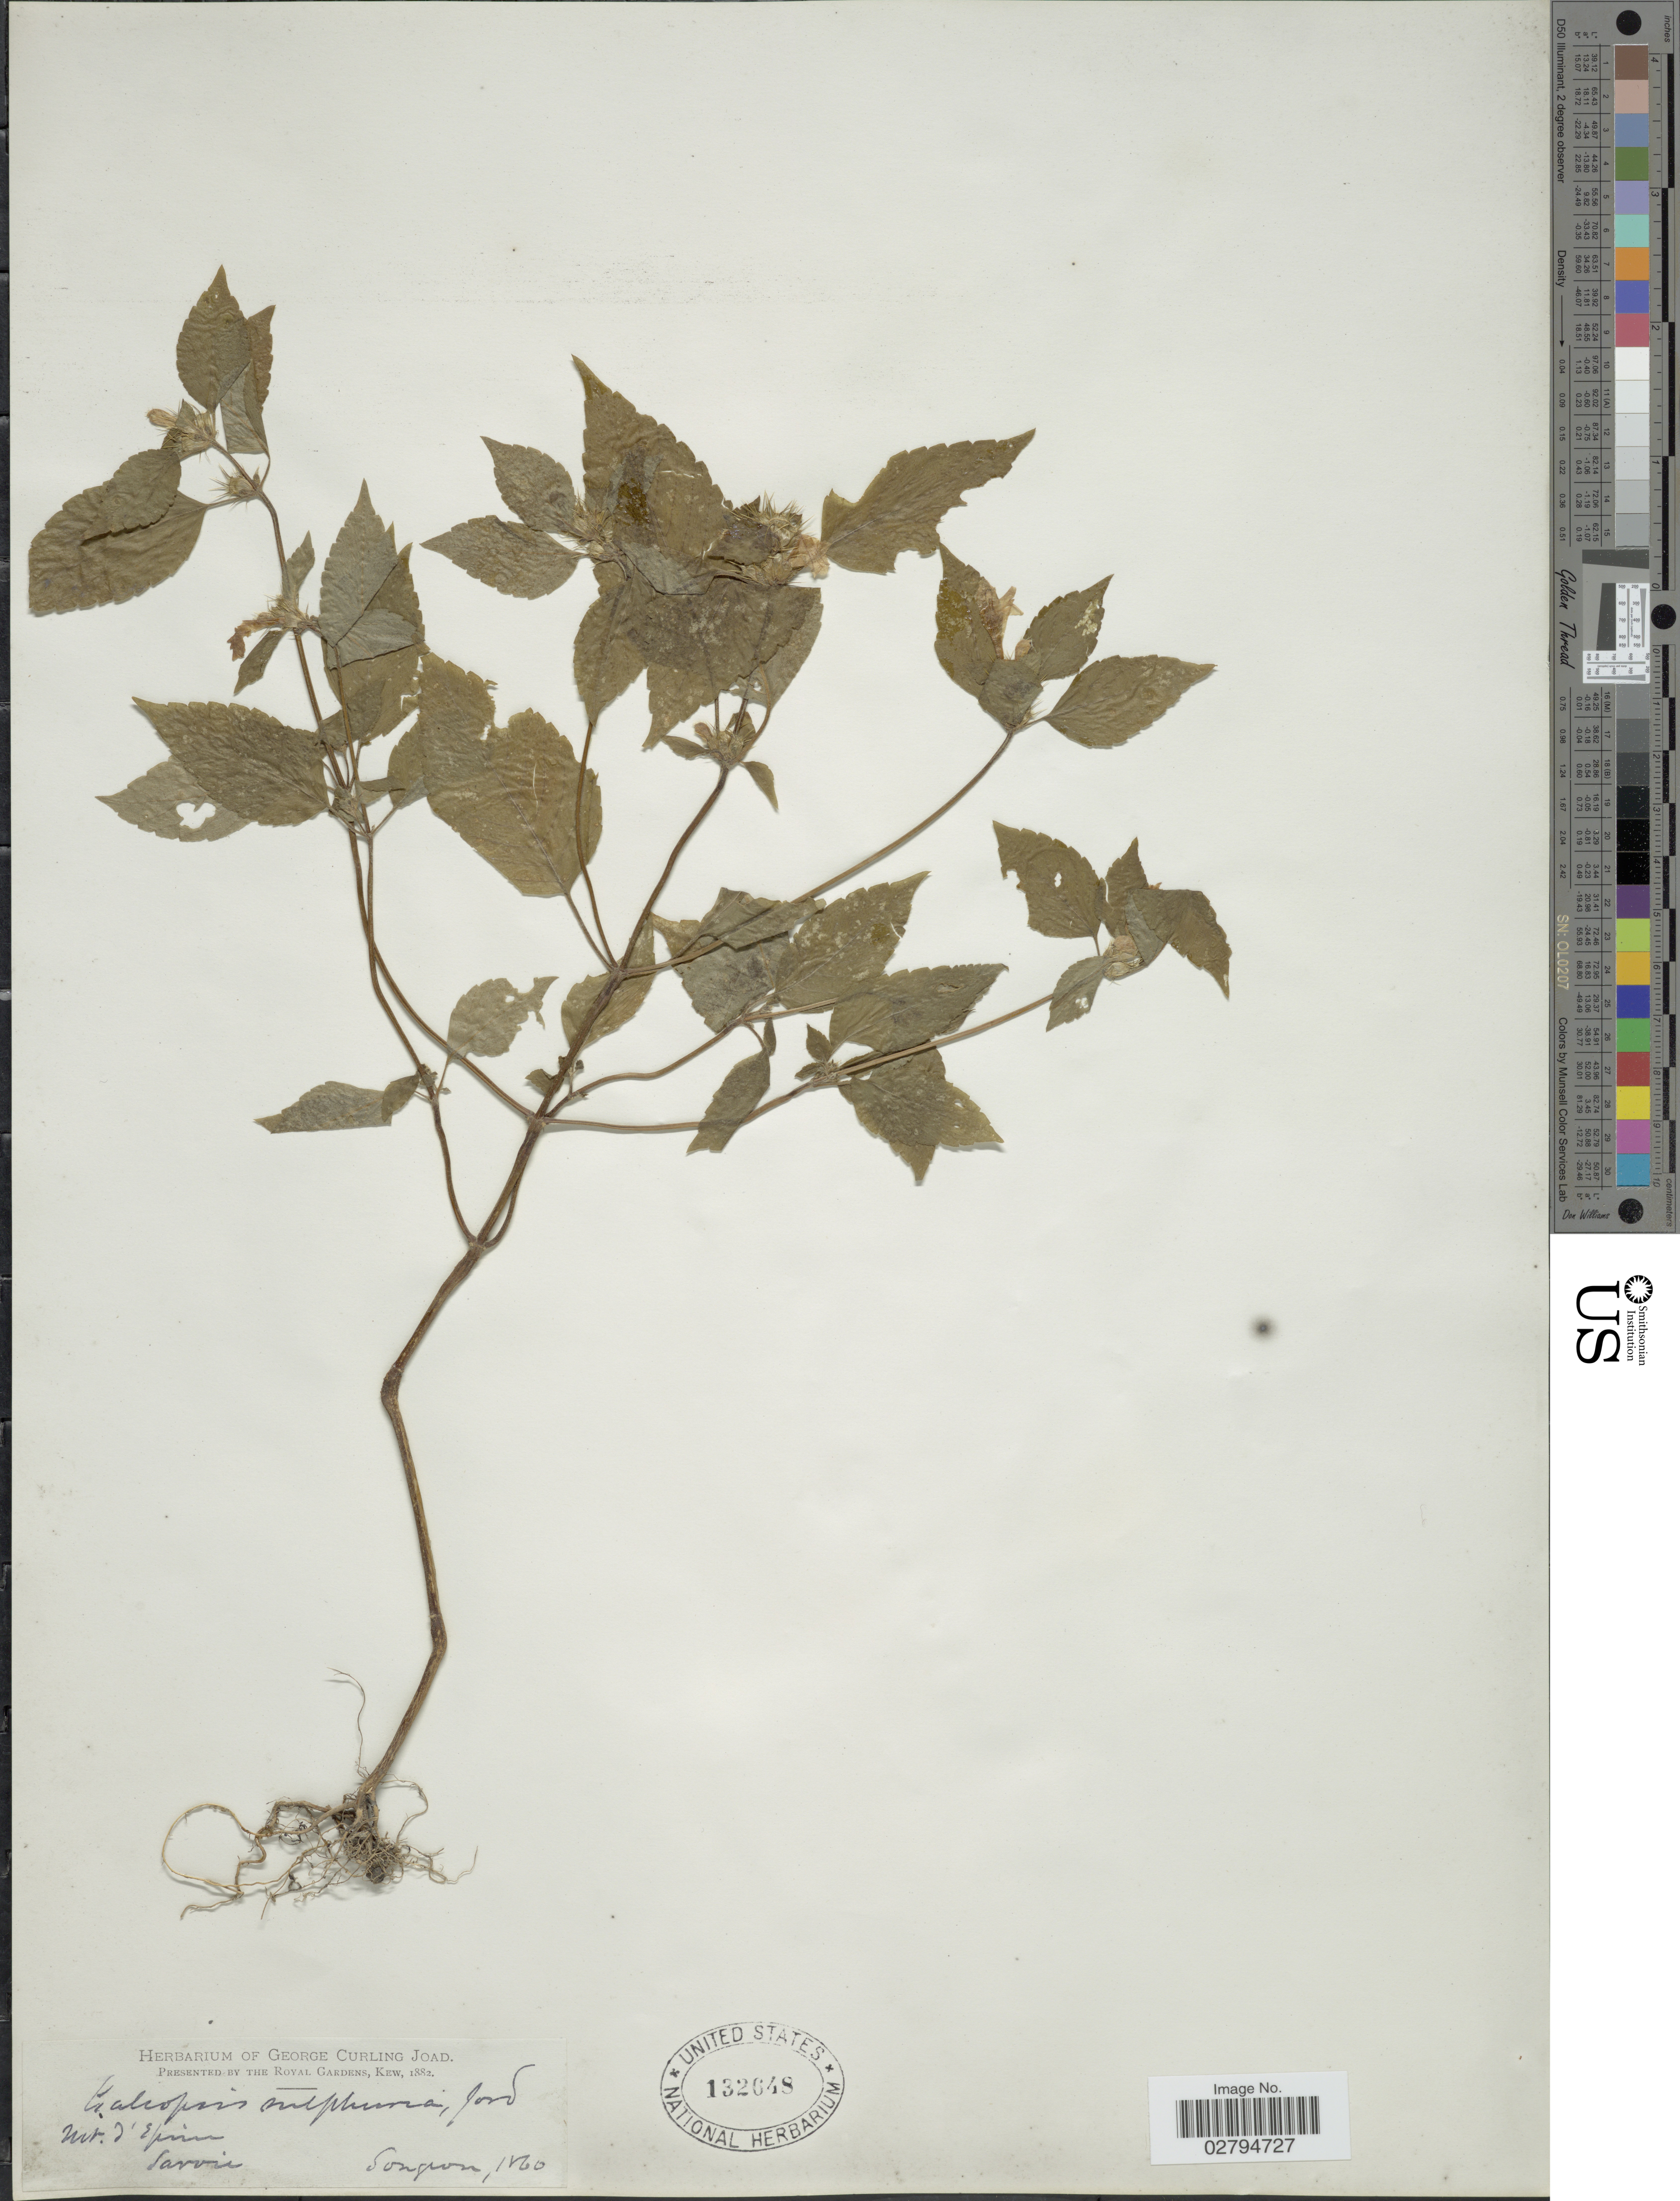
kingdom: Plantae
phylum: Tracheophyta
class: Magnoliopsida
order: Lamiales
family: Lamiaceae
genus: Galeopsis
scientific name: Galeopsis sulphurea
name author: Jord.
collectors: Songron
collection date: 1860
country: France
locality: Mt. d' Espirin. Savoie.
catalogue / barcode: US 132648